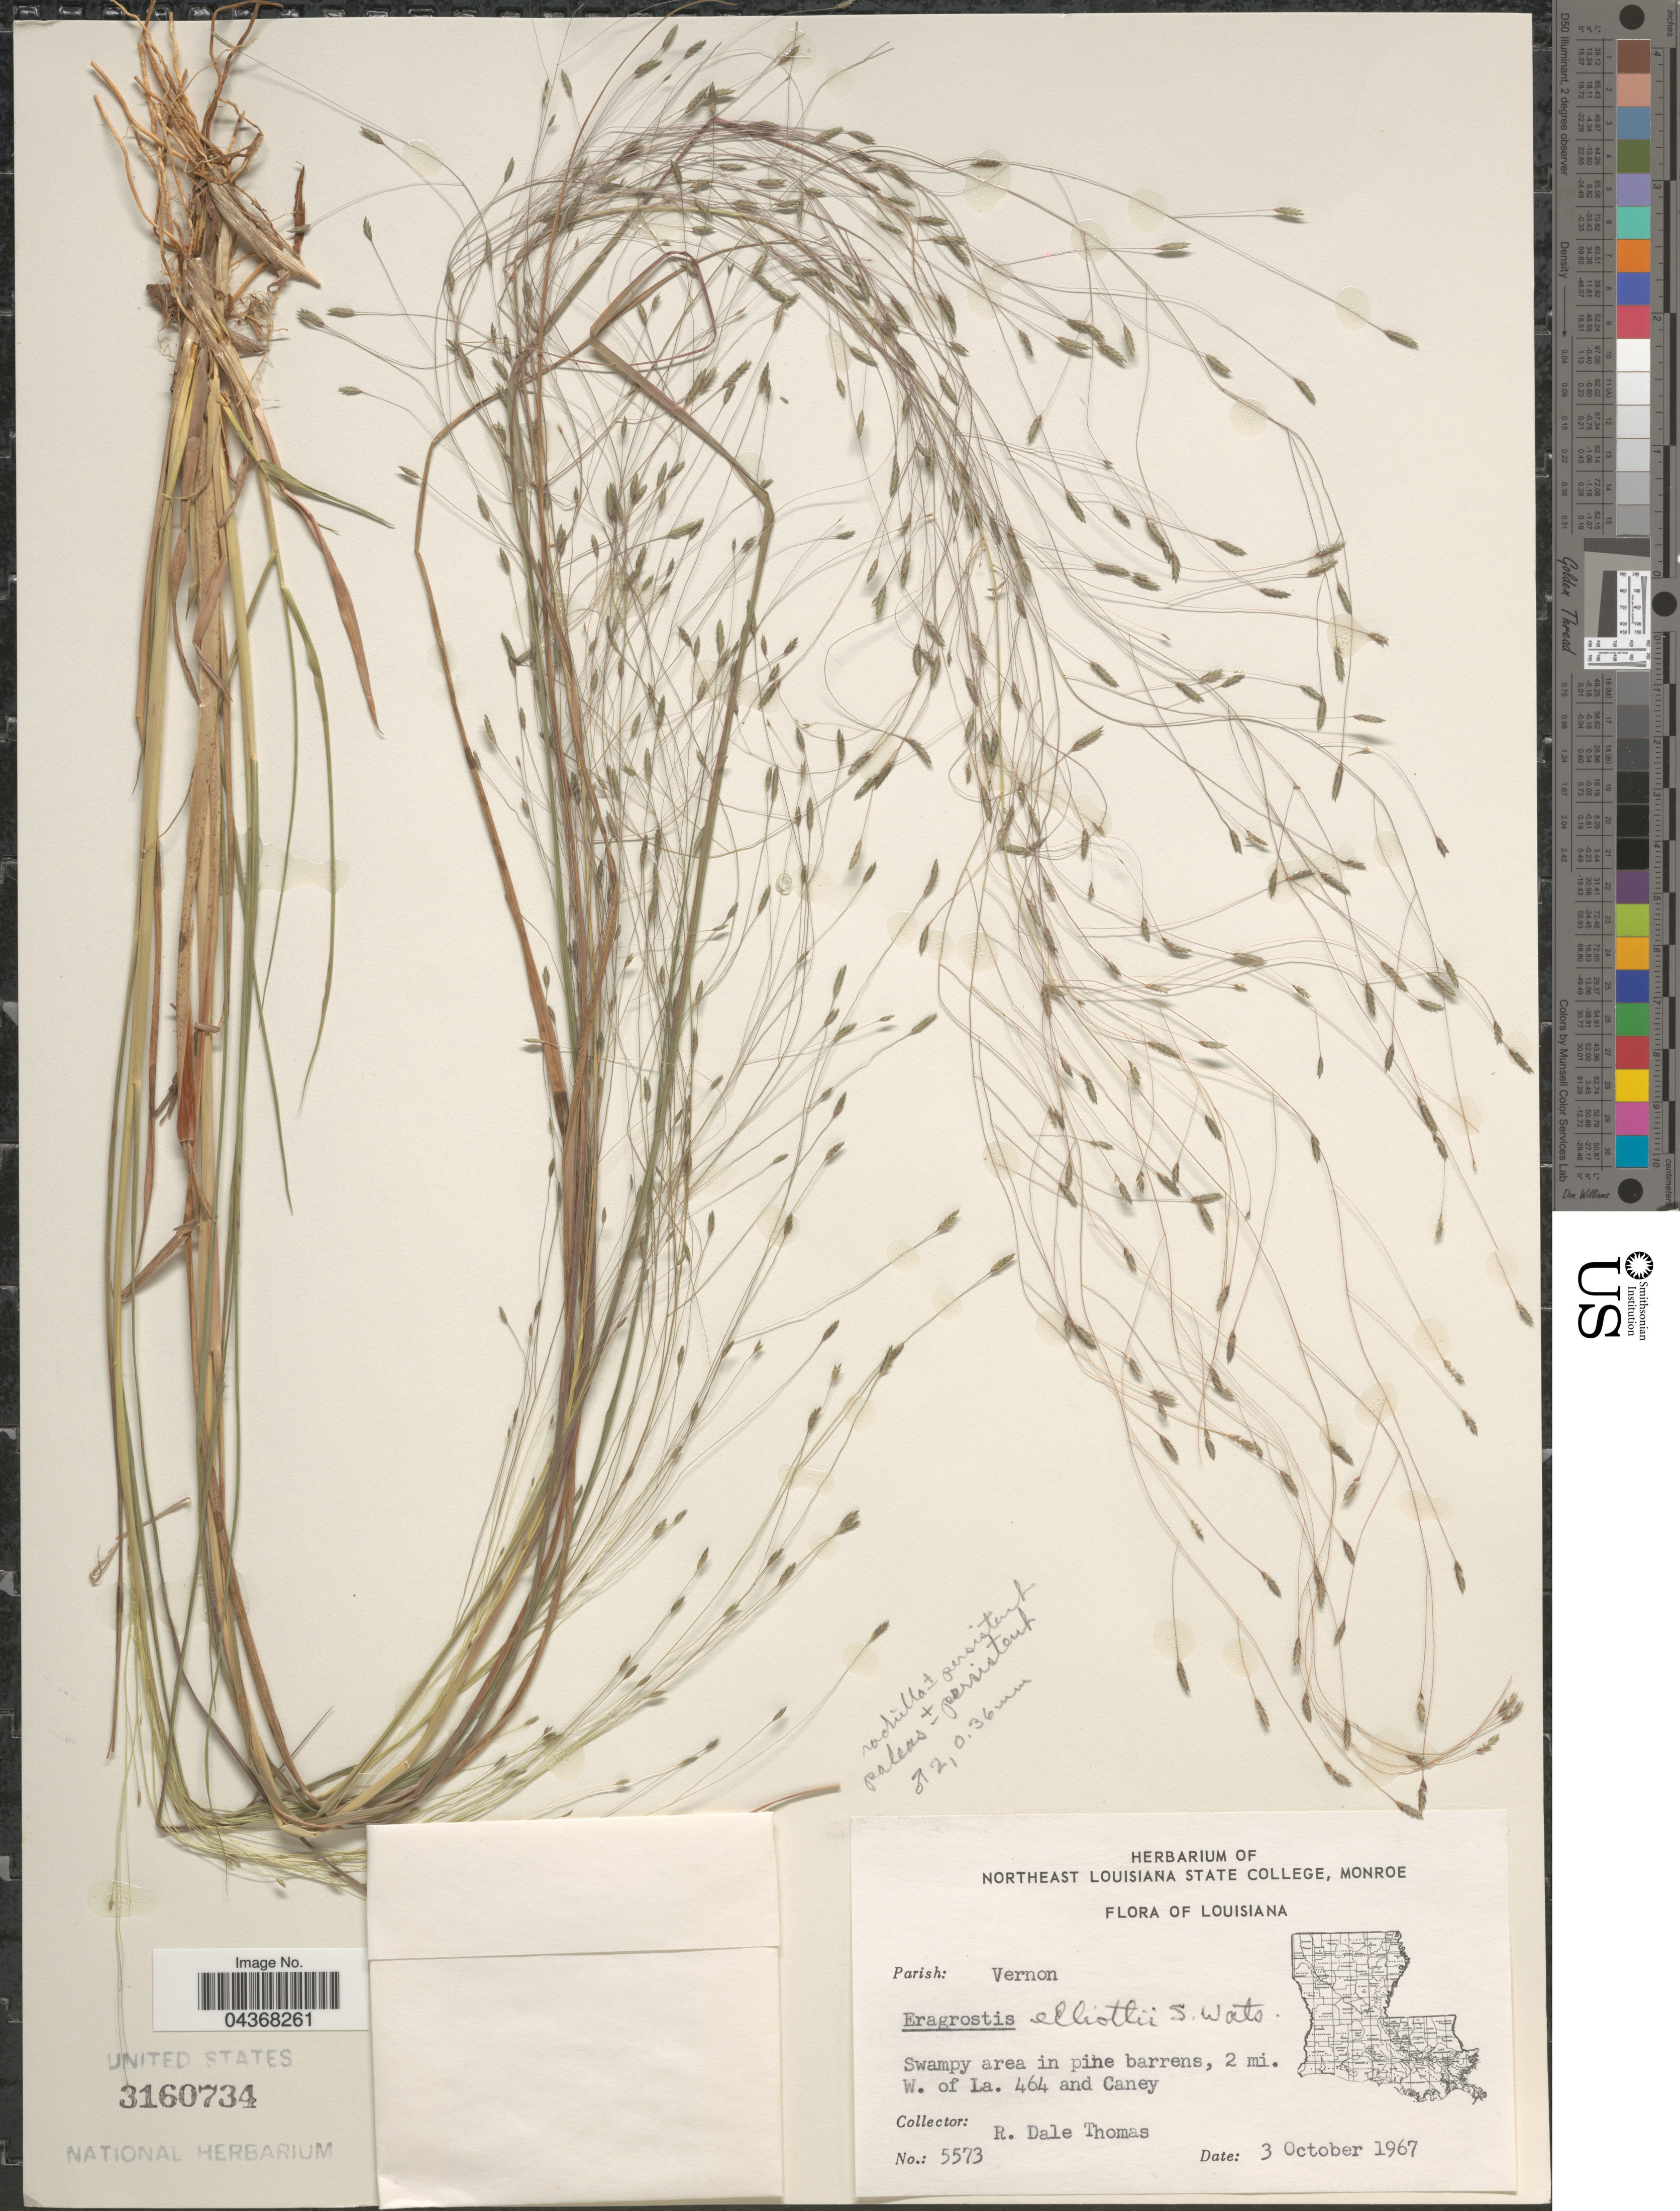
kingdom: Plantae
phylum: Tracheophyta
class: Liliopsida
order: Poales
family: Poaceae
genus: Eragrostis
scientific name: Eragrostis elliottii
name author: S. Watson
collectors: R. Thomas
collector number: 5573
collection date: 1967-10-03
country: United States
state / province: Louisiana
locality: Parish: Vernon. Swampy area in pine barrens, 2 mi. W. of La. 464 and Caney.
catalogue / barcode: US 3160734